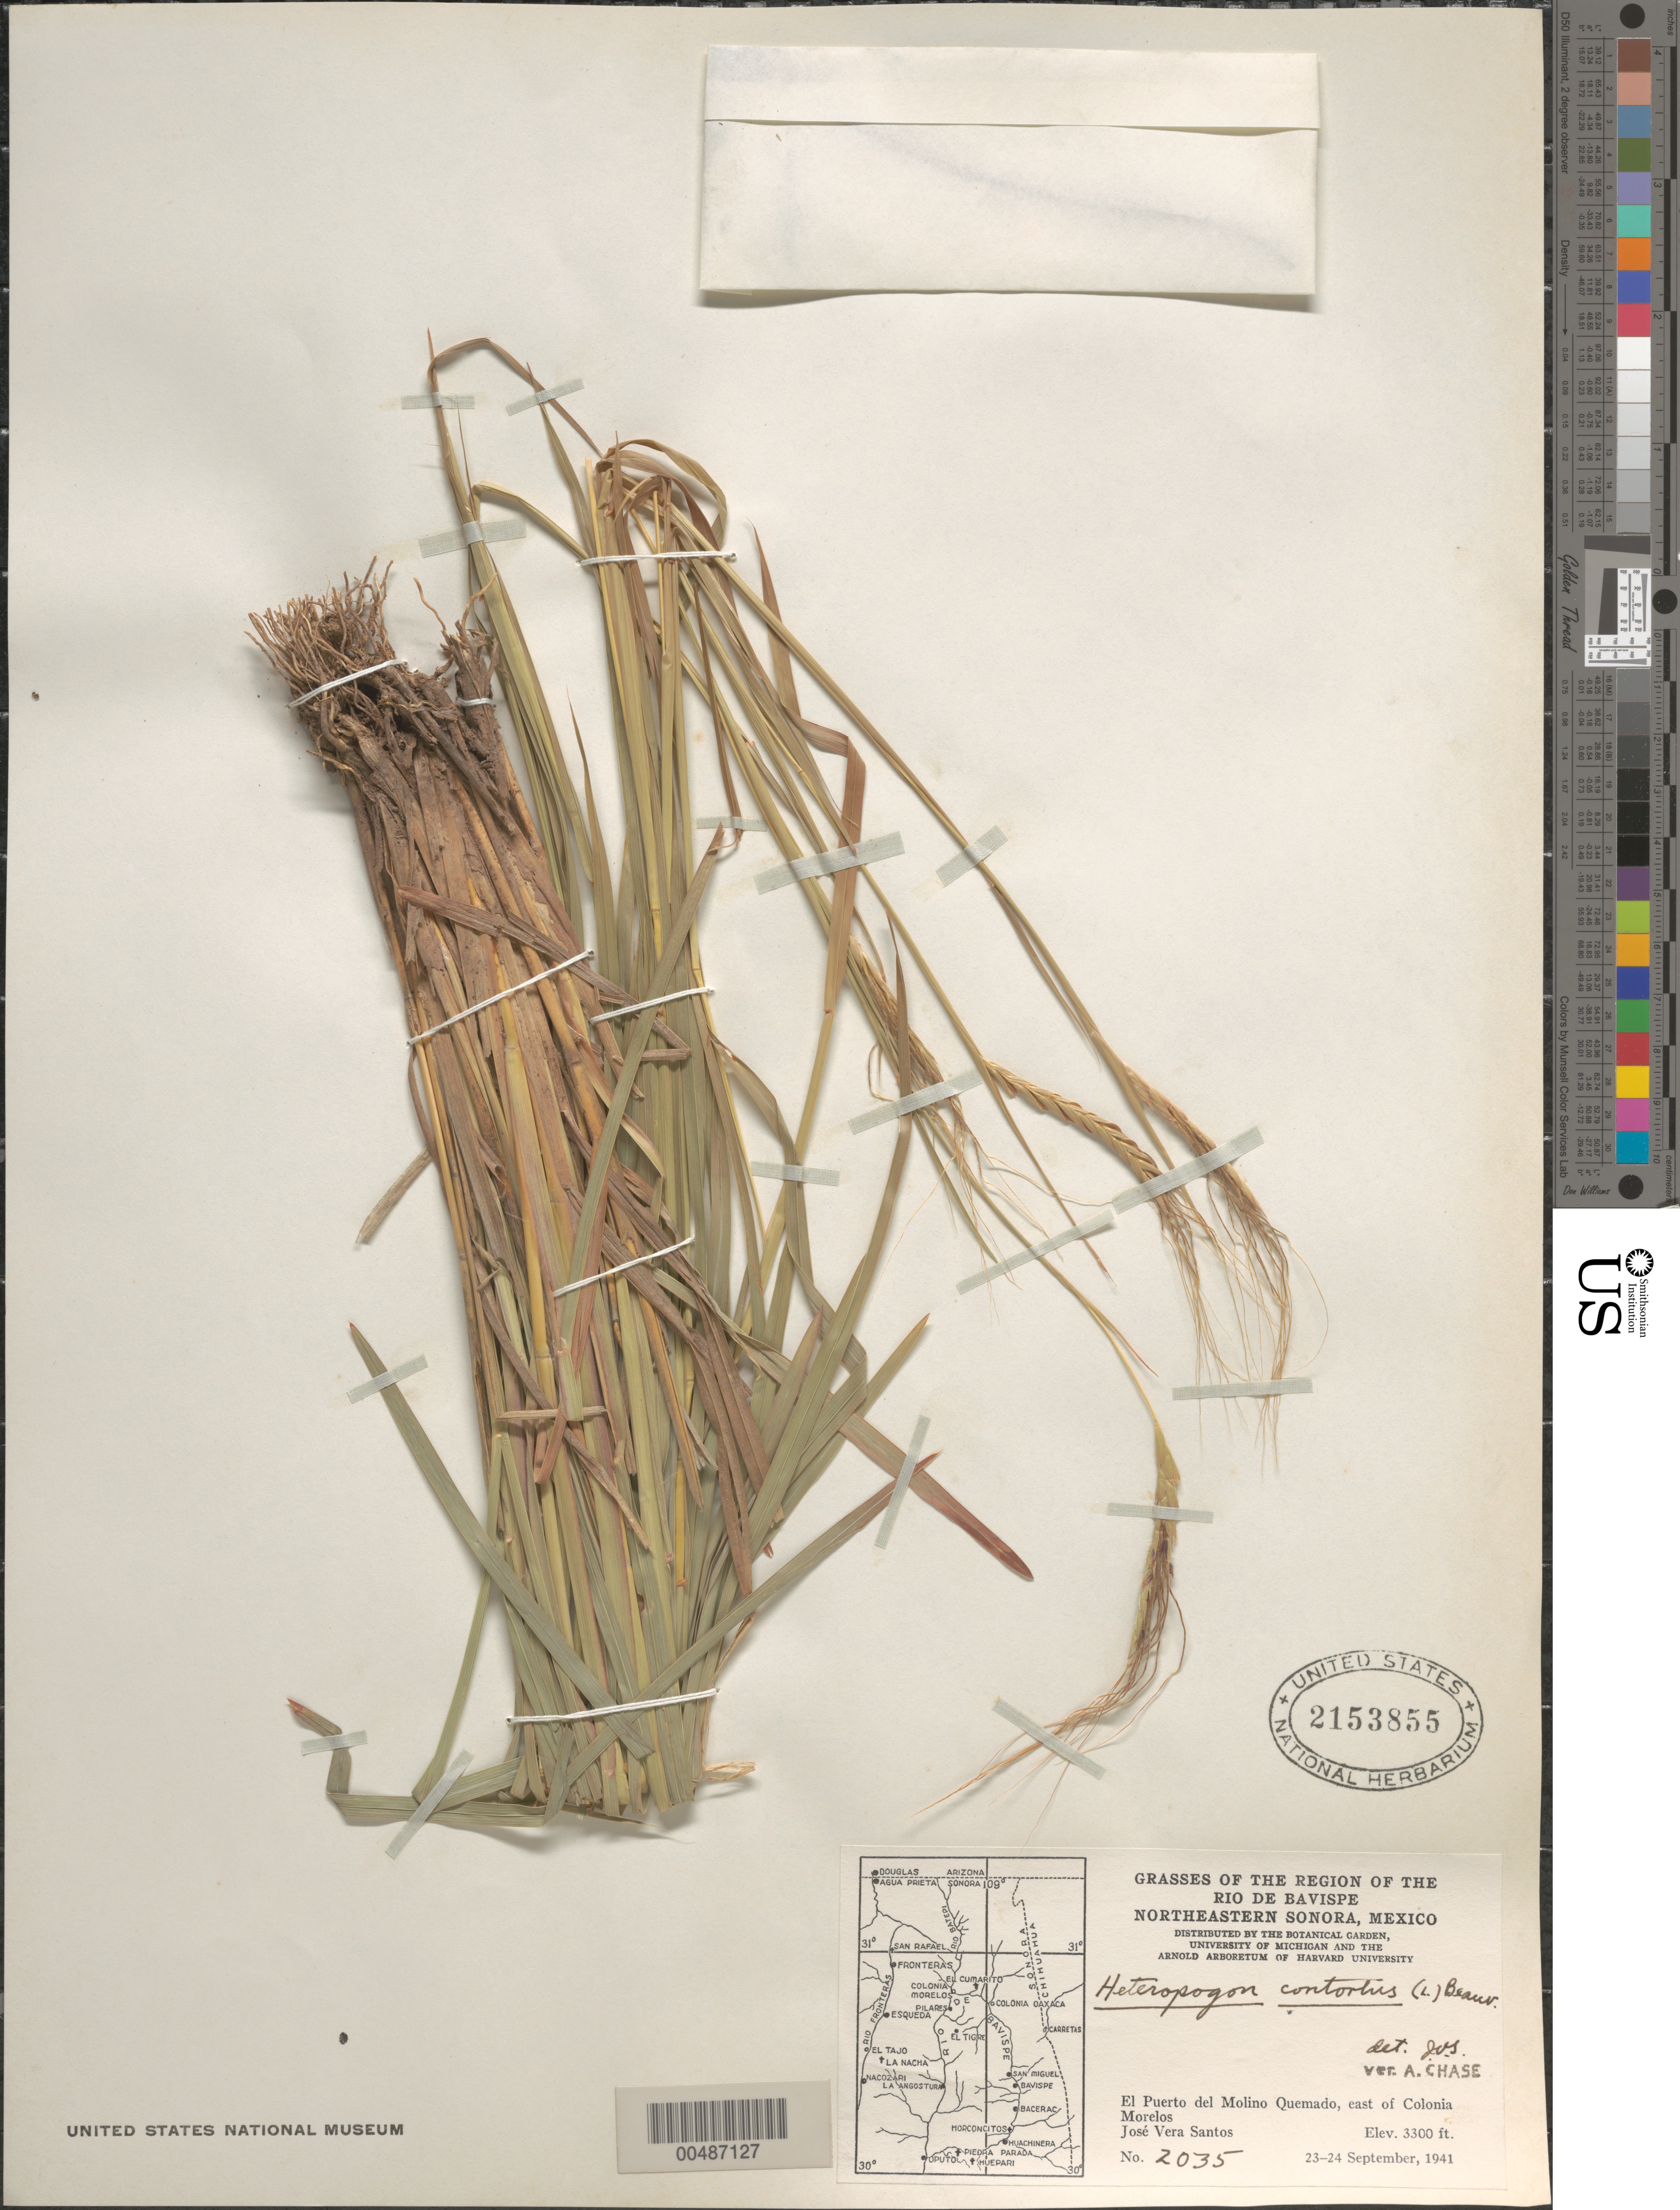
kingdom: Plantae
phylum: Tracheophyta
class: Liliopsida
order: Poales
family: Poaceae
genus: Heteropogon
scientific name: Heteropogon contortus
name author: (L.) P. Beauv. ex Roem. & Schult.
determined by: Santos, J. V.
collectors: J. V. Santos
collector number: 2035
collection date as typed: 23 Sep 1941 to 24 Sep 1941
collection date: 1941-09-23/1941-09-24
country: Mexico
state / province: Sonora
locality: Region of the Rio de Bavispe, NE Sonora, El Puerto del Molino Quemado, E of Colonia Morelos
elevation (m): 1006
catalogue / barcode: US 2153855